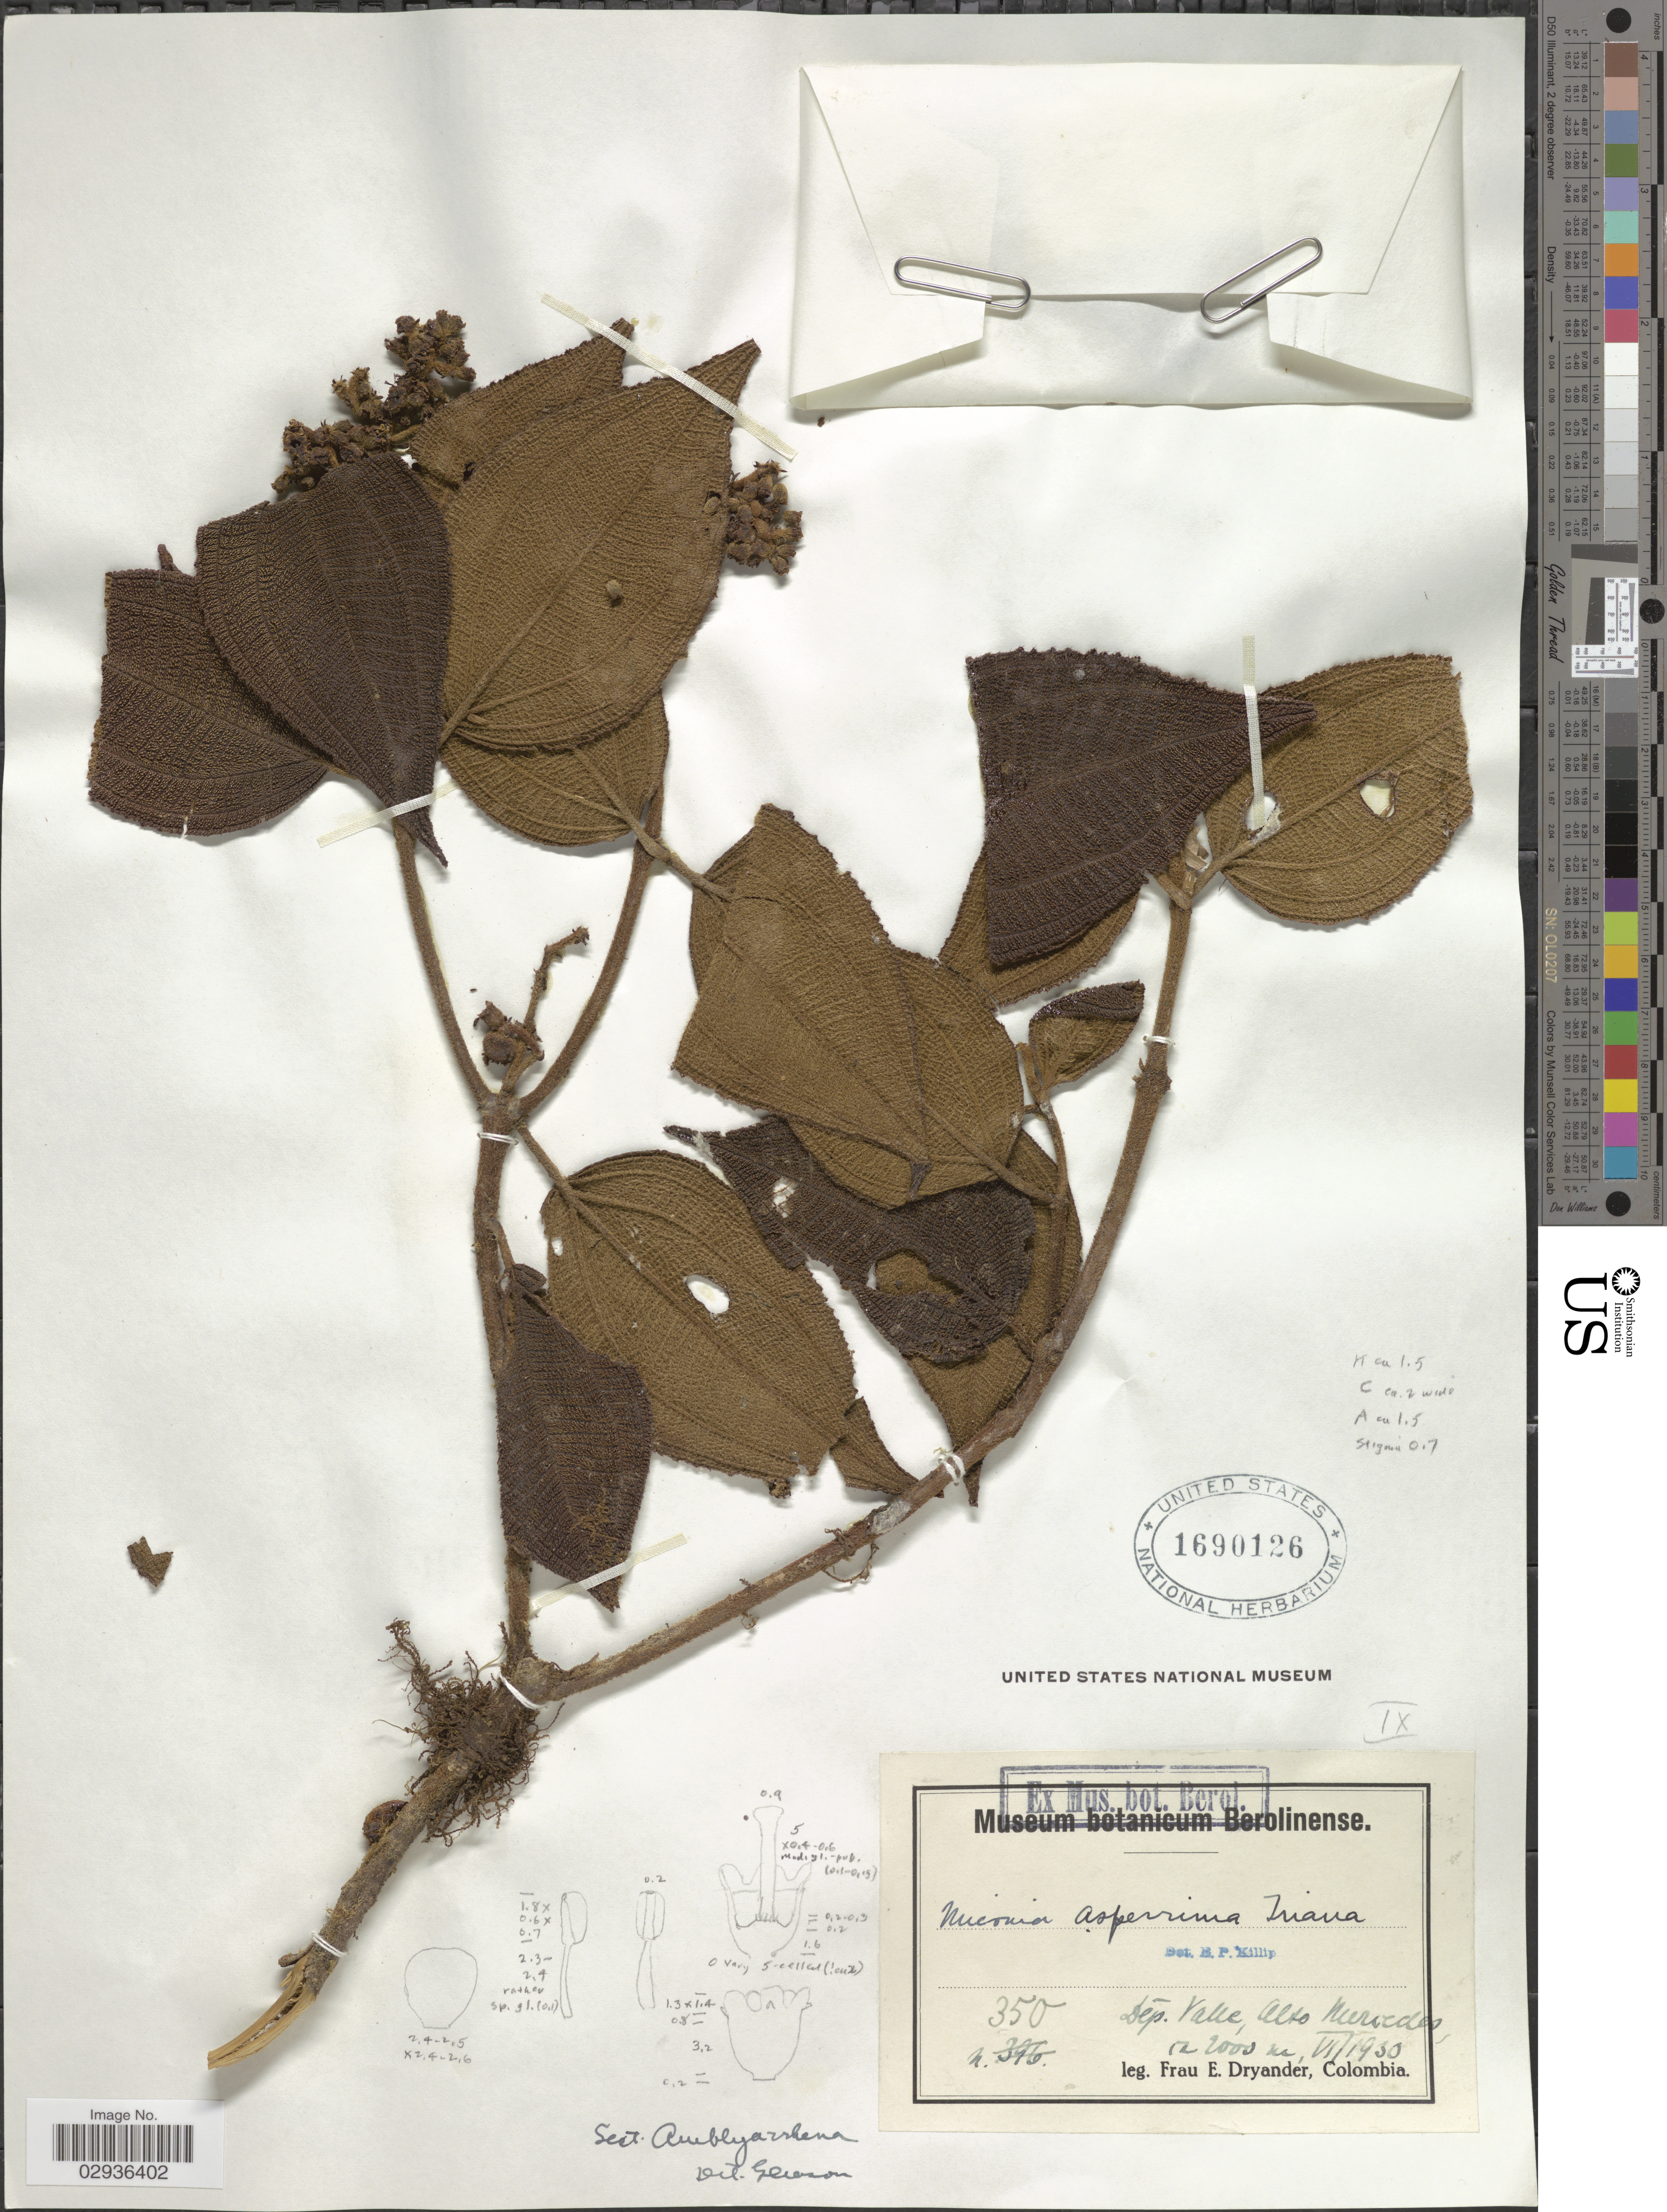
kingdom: Plantae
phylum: Tracheophyta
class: Magnoliopsida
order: Myrtales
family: Melastomataceae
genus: Miconia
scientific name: Miconia asperrima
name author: Triana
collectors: F. Dryander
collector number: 350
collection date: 1930-06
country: Colombia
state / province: Valle del Cauca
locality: Dép. Valle, Alto Mercedes.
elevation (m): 2000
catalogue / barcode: US 1690126